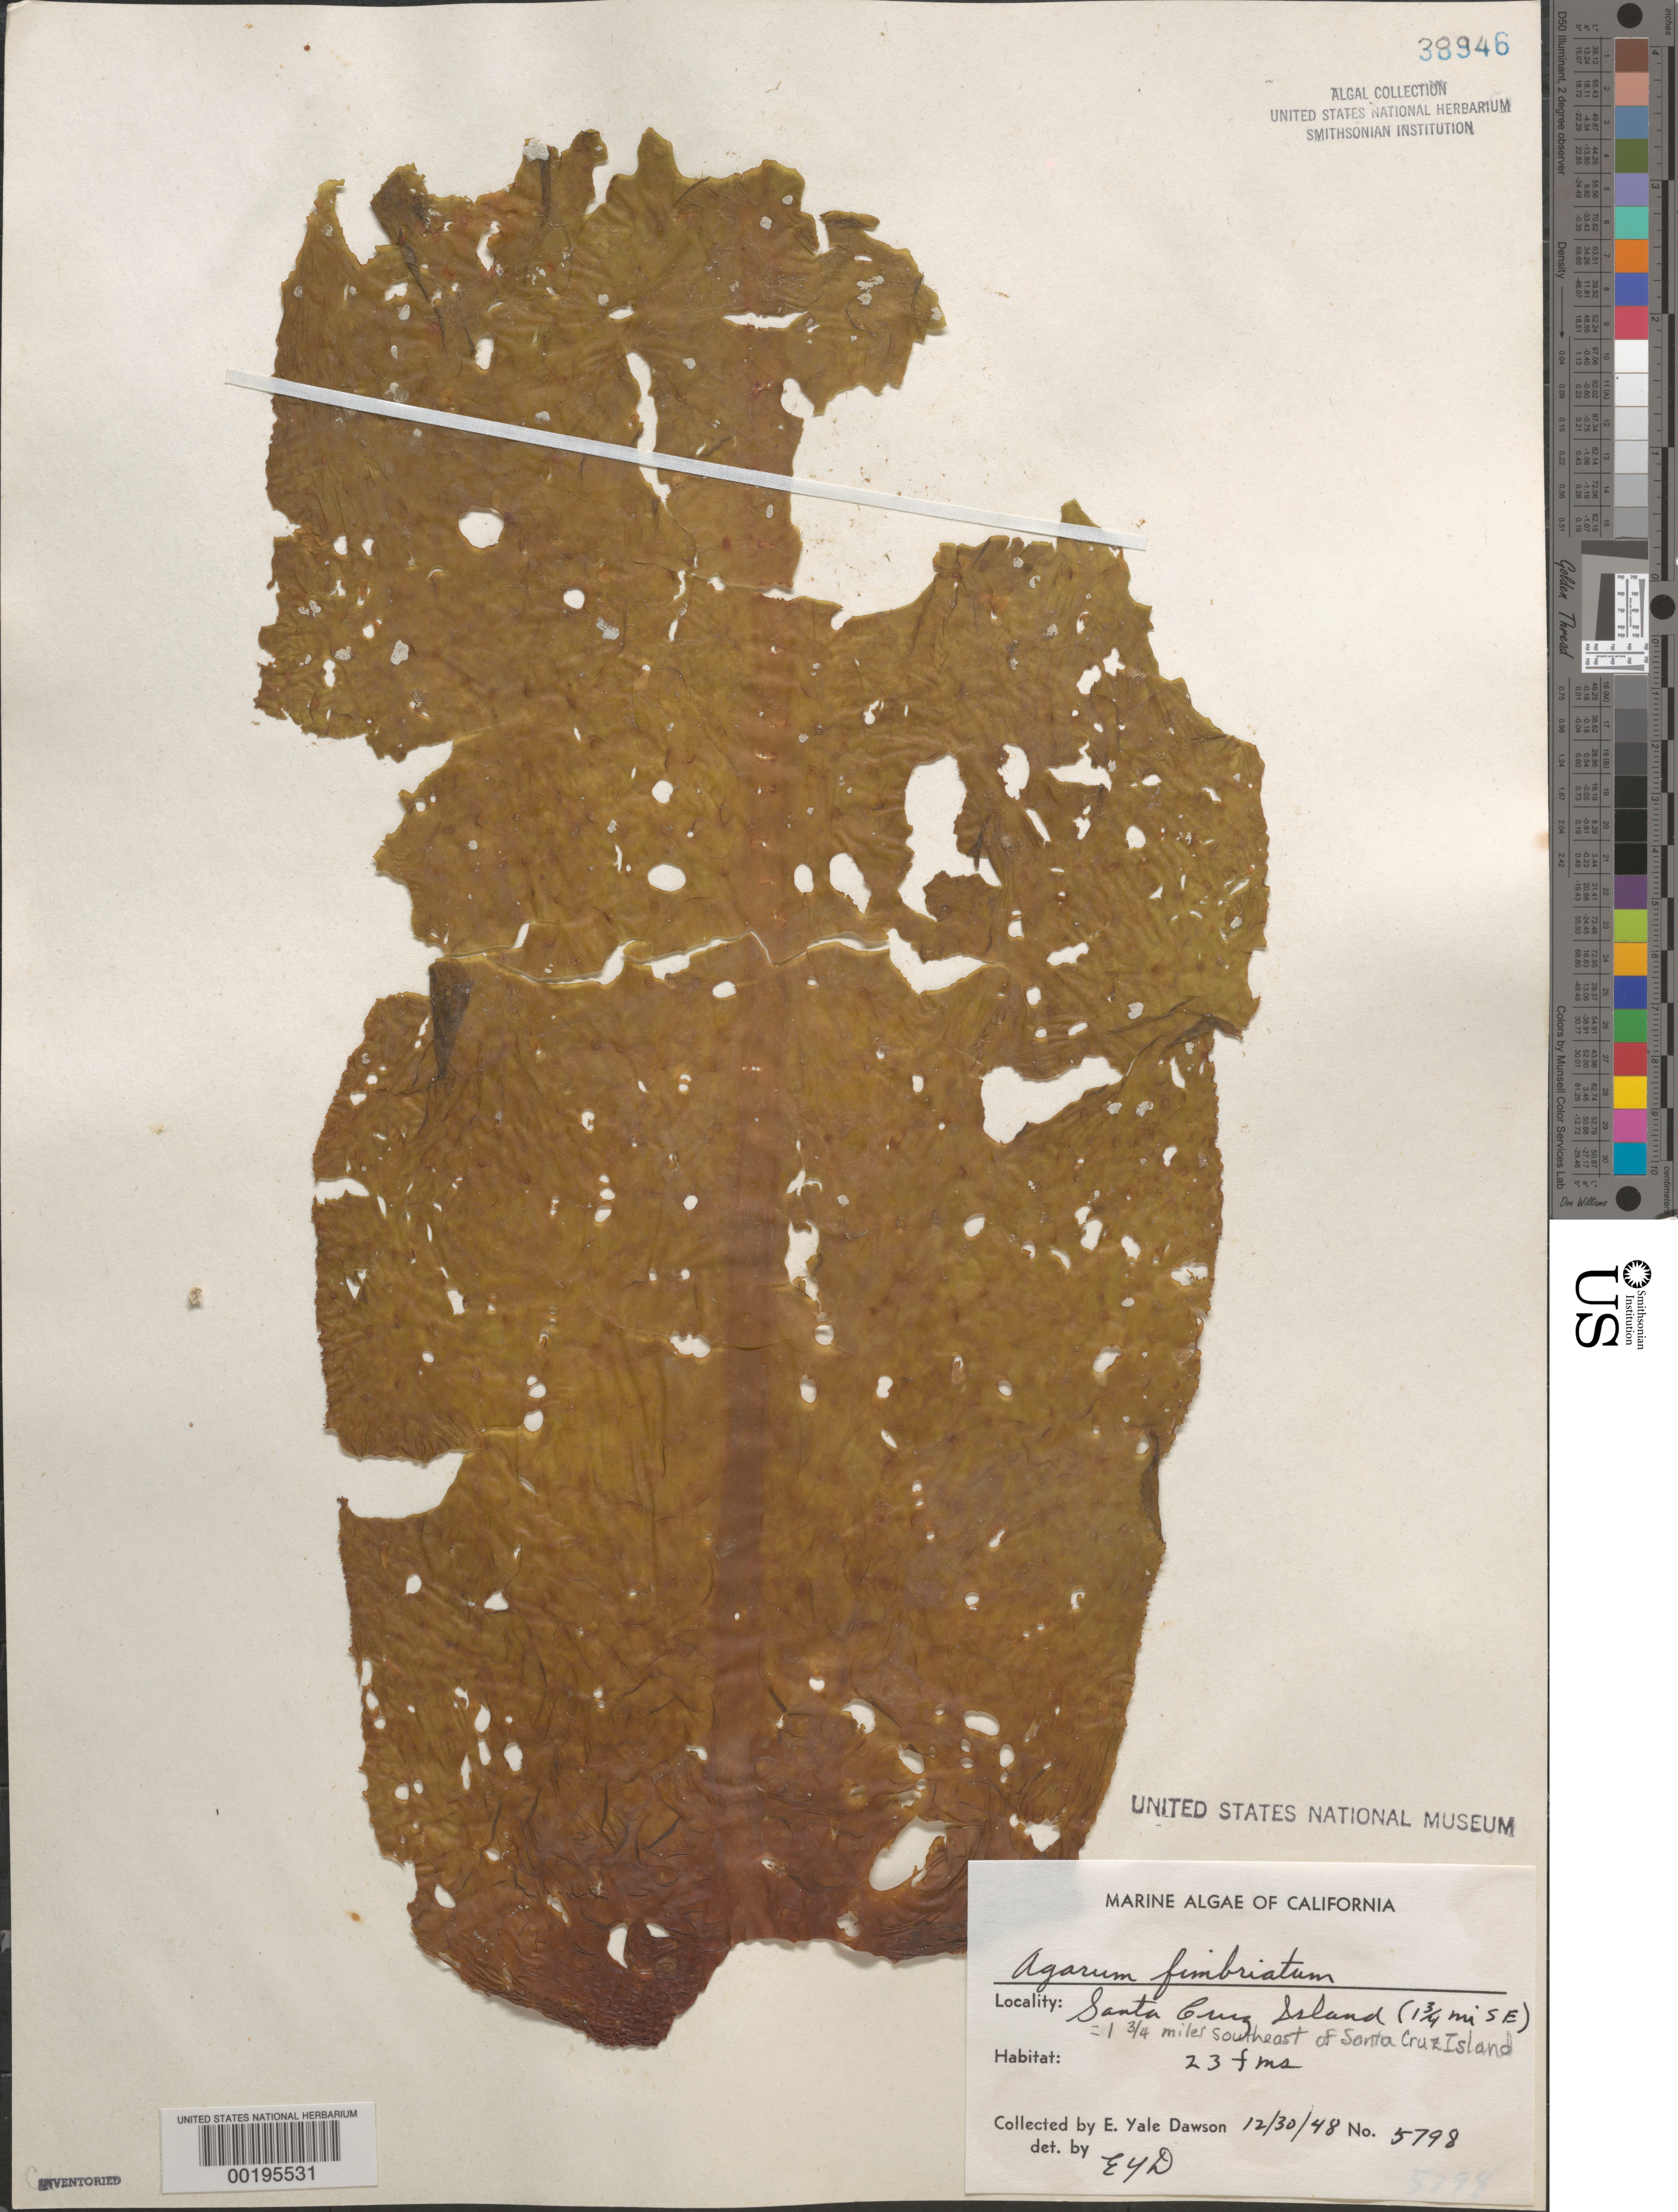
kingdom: Chromista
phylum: Ochrophyta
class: Phaeophyceae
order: Laminariales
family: Agaraceae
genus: Neoagarum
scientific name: Neoagarum fimbriatum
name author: (Harvey) H.Kawai & Hanyuda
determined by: Algae name updating Project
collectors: E. Y. Dawson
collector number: EYD 5798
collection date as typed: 30 Dec 1948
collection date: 1948-12-30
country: United States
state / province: California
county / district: Santa Barbara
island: Santa Cruz Island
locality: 1.75 miles southeast of Santa Cruz Island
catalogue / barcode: US 38946